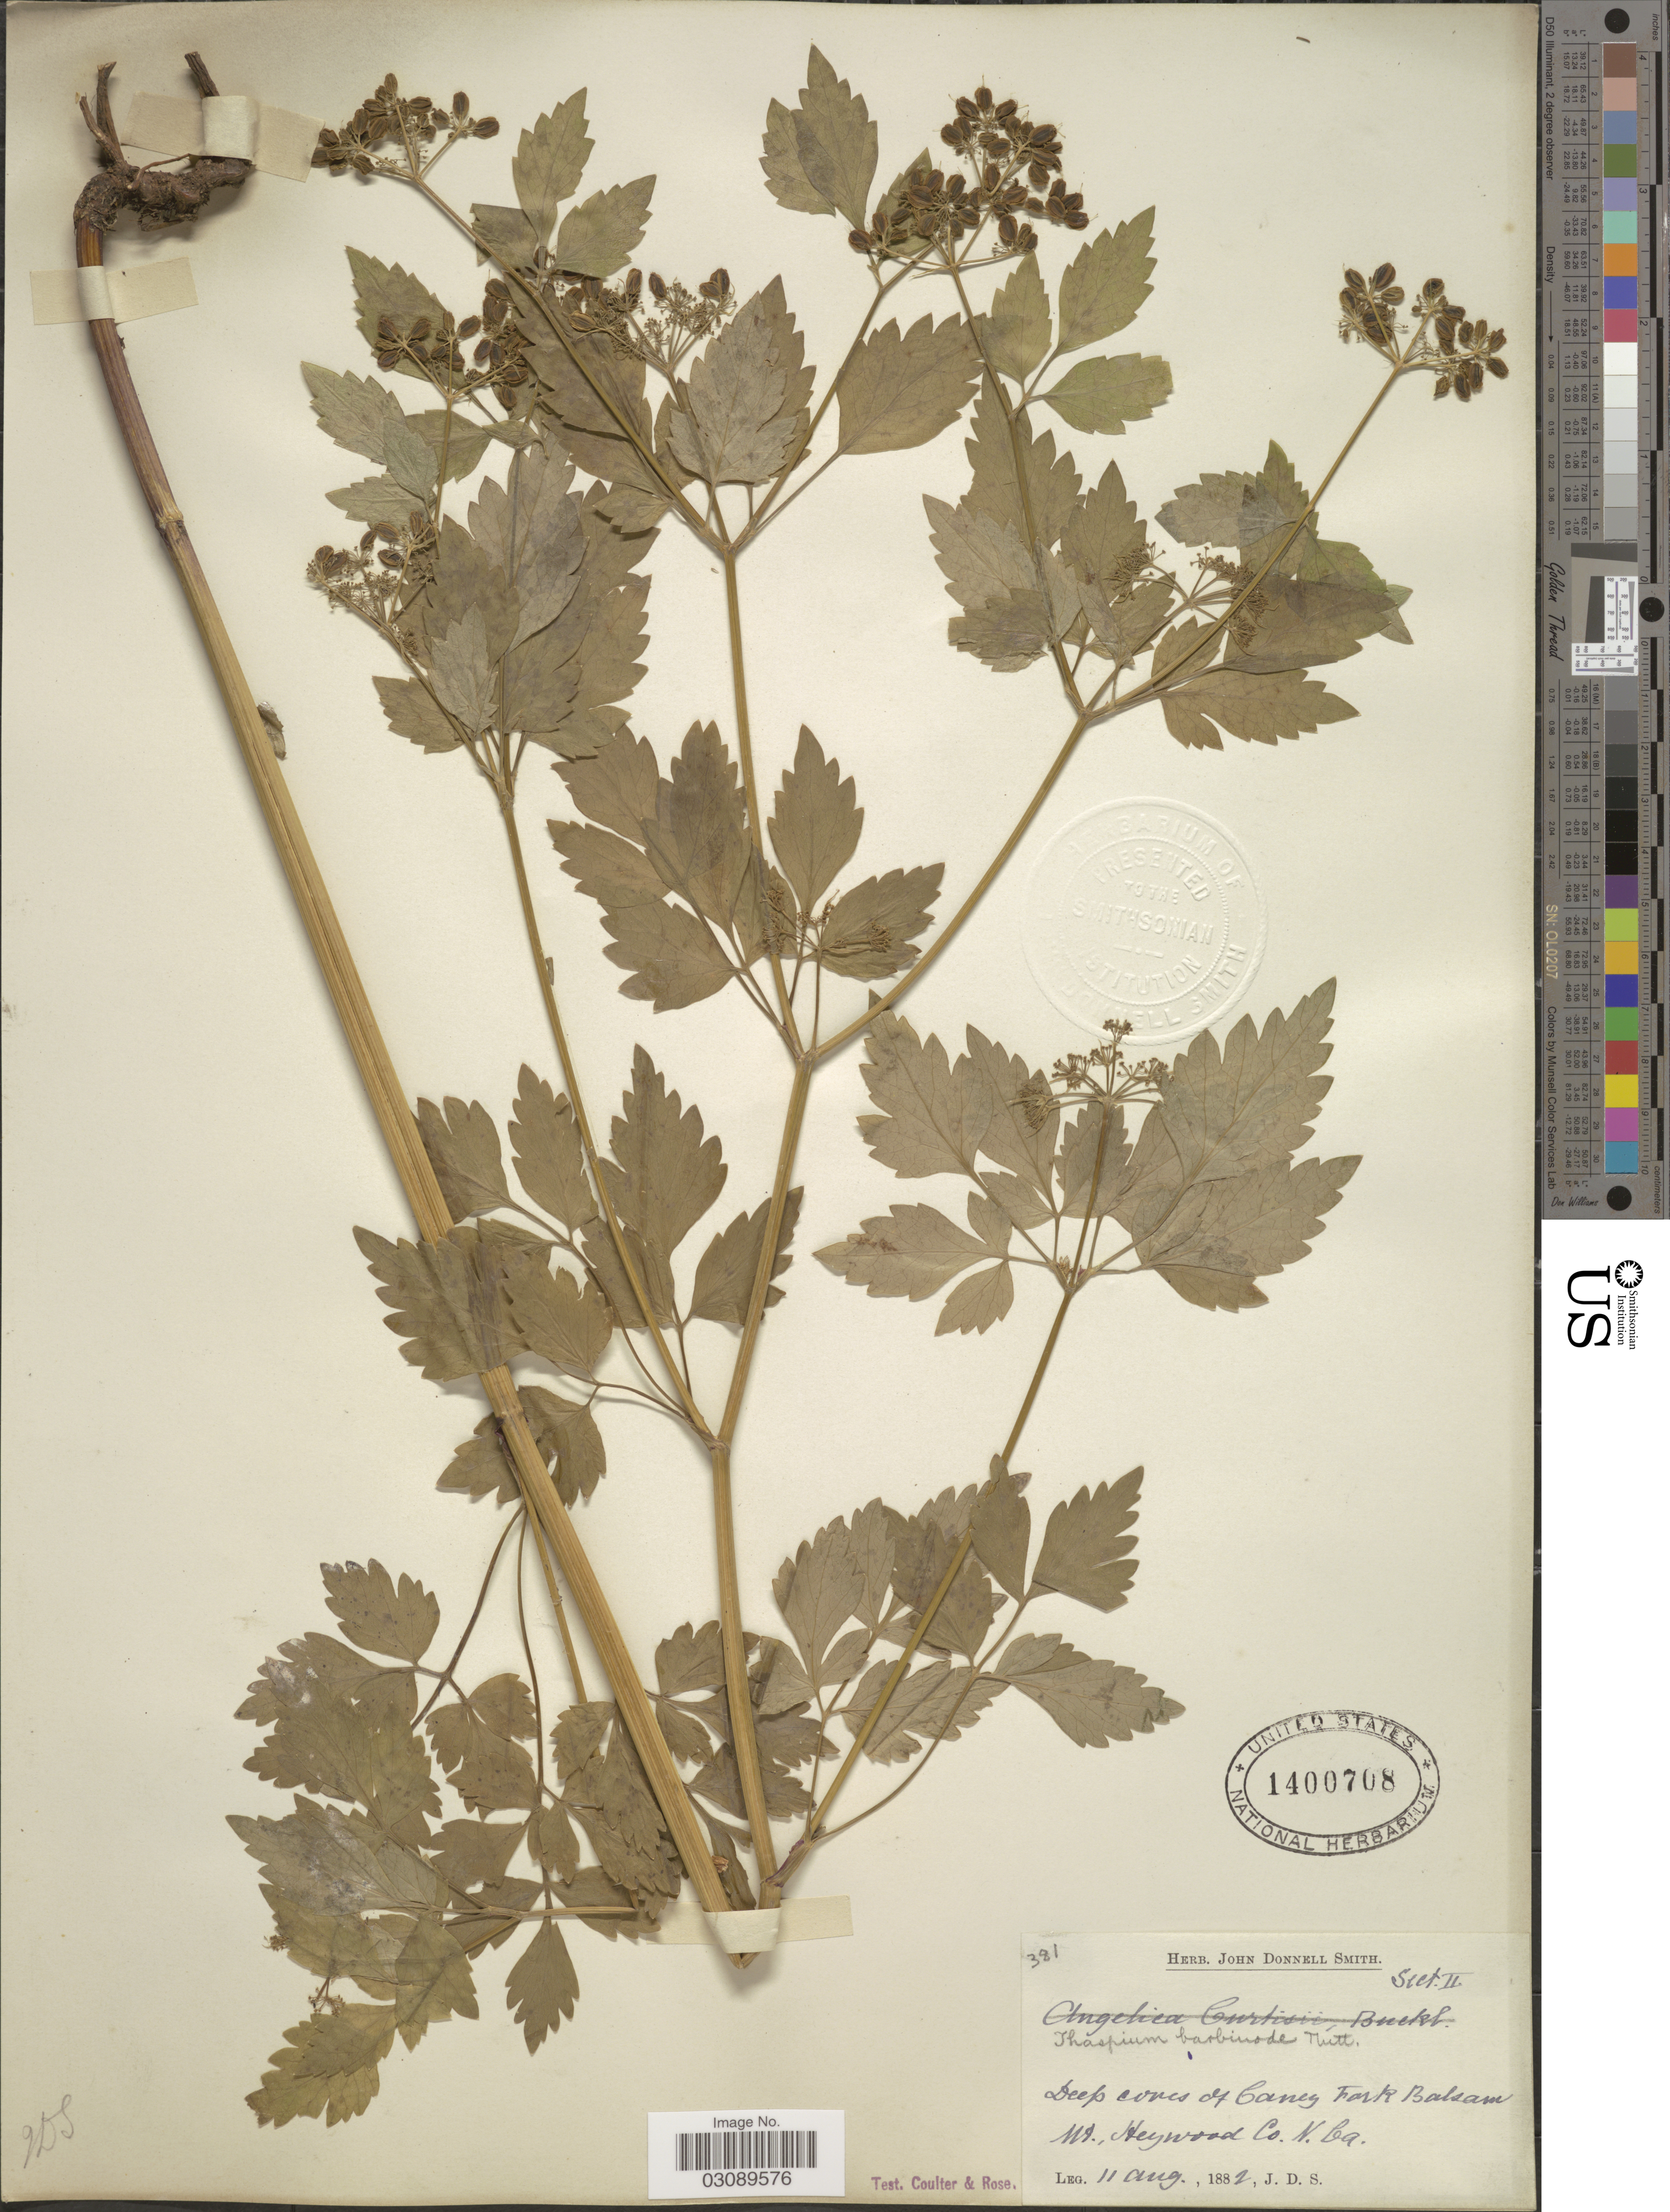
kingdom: Plantae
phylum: Tracheophyta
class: Magnoliopsida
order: Apiales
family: Apiaceae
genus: Thaspium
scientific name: Thaspium barbinode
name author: (Michx.) Nutt.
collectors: J. Donnell Smith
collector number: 381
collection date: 1882-08-11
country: United States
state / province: North Carolina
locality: Deep coves of Caney Fork Balsam Mt., Heywood Co.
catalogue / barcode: US 1400708